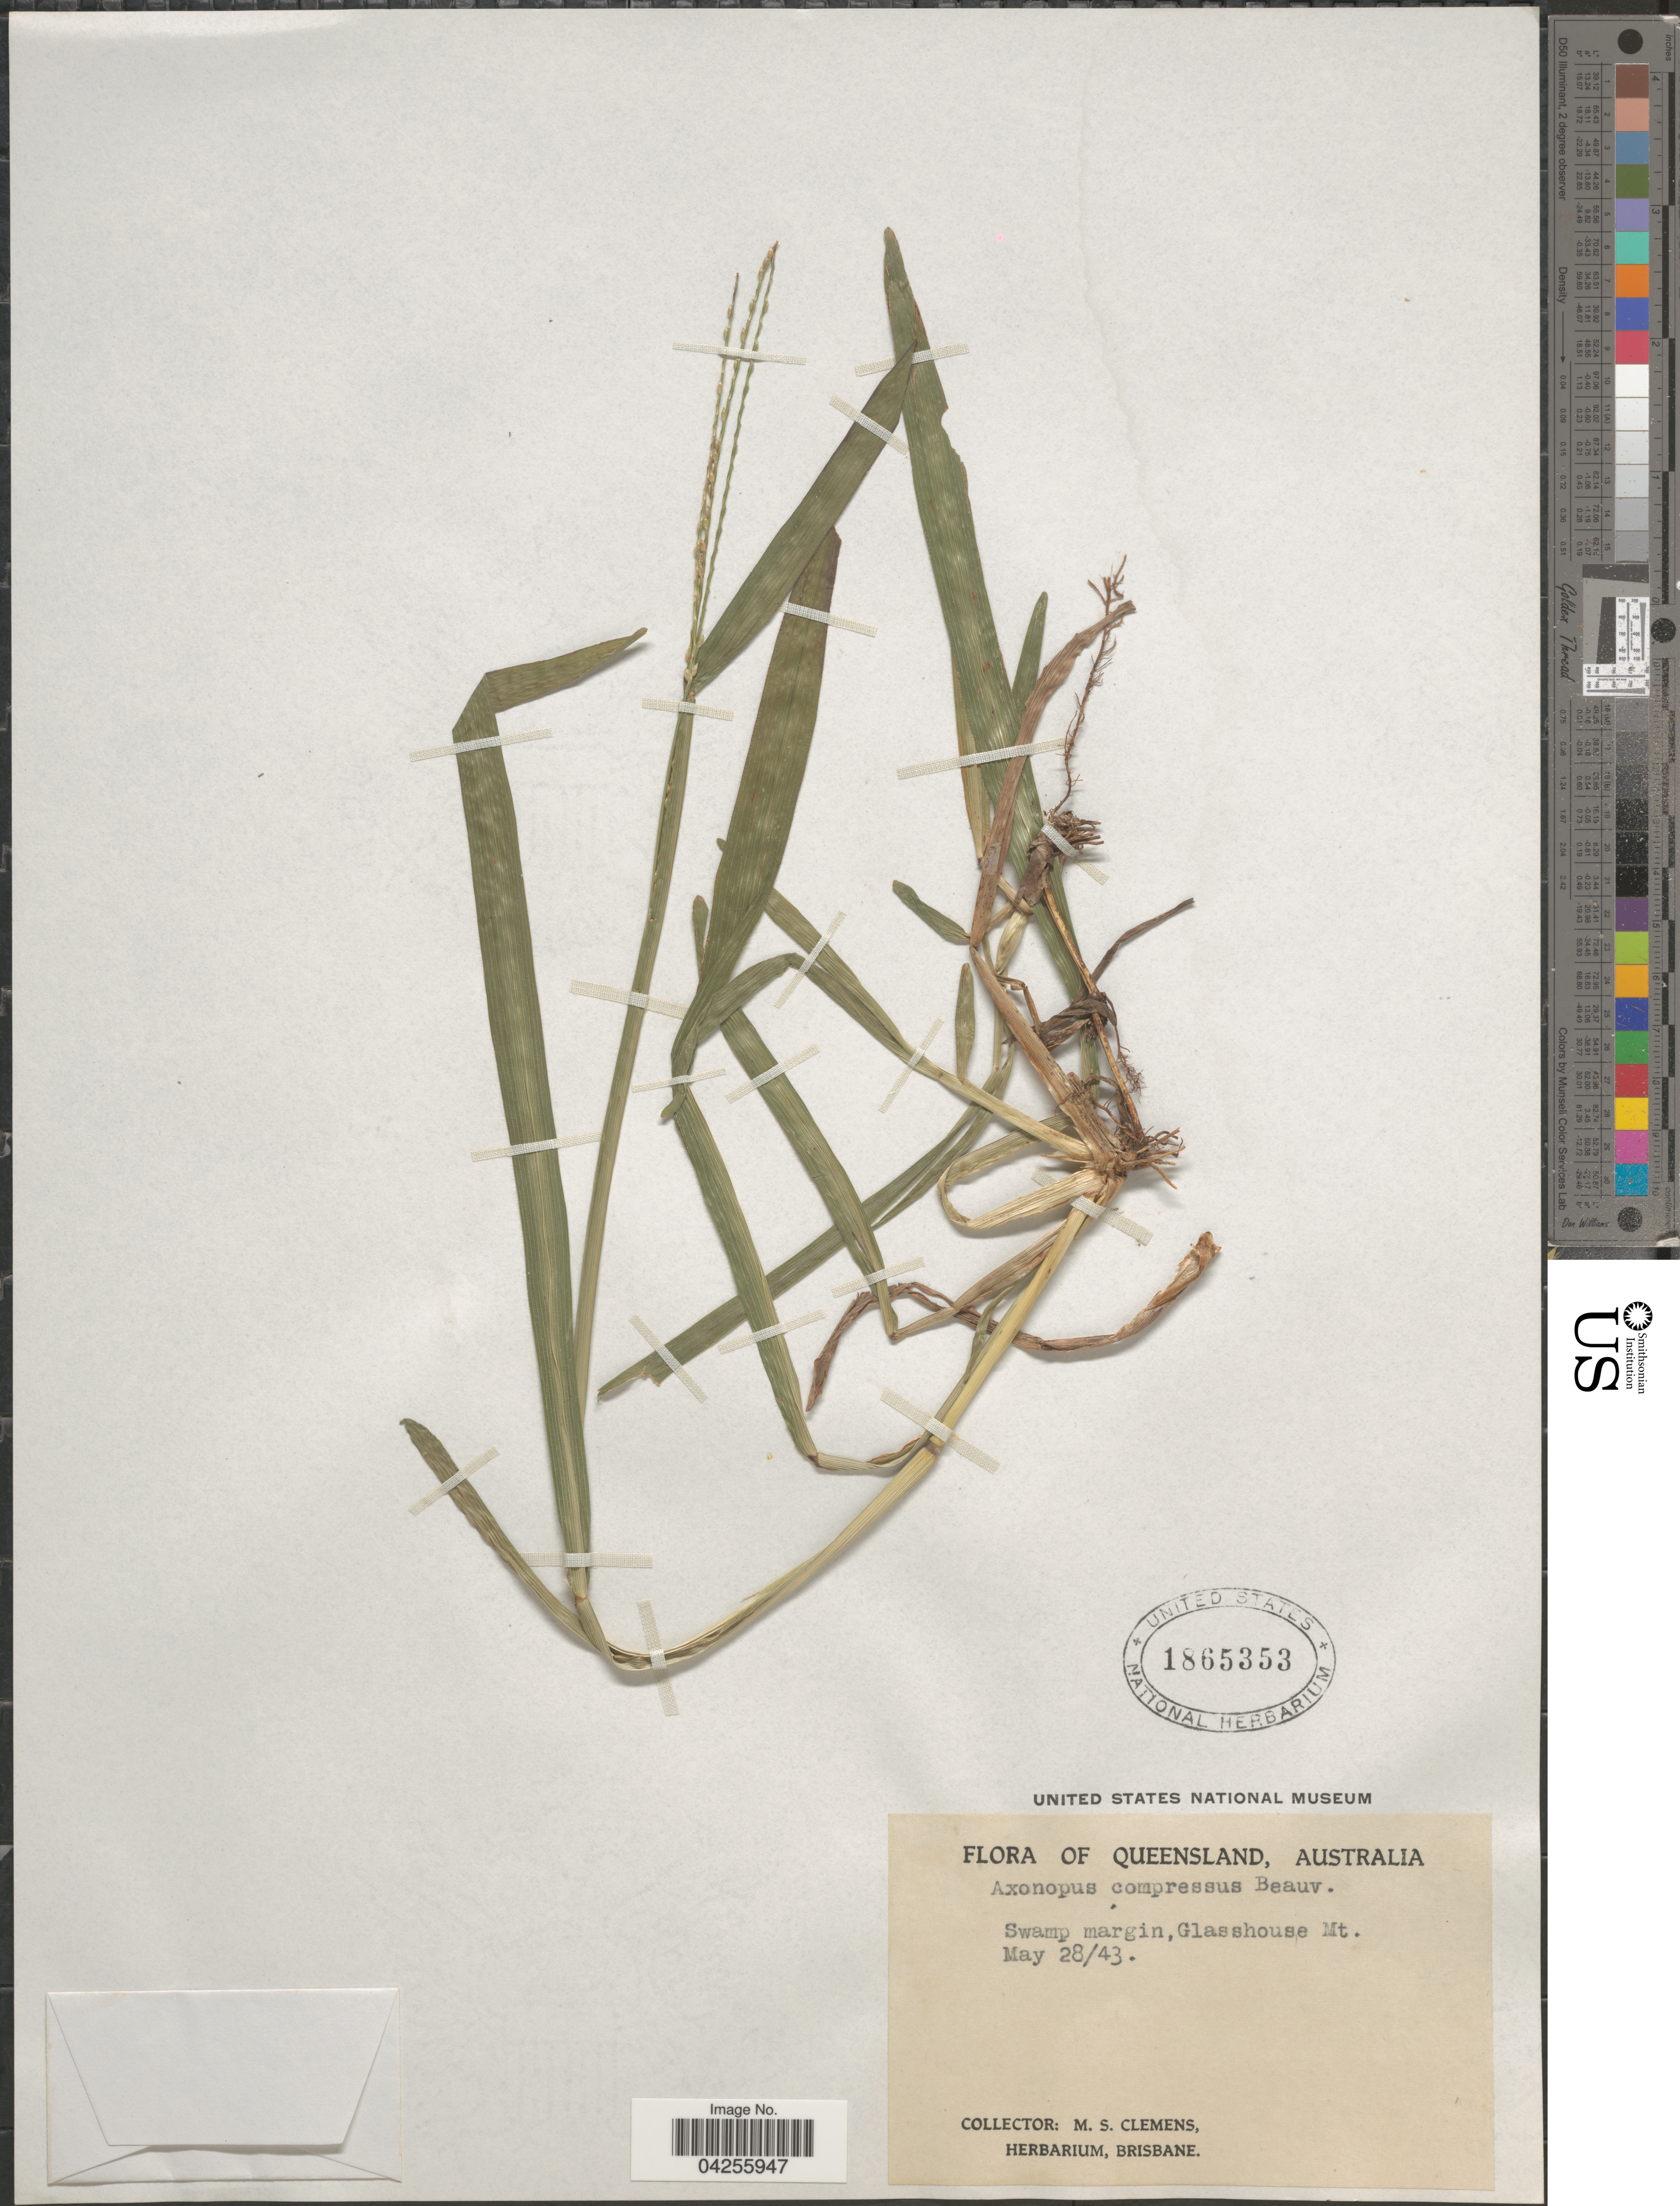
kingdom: Plantae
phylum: Tracheophyta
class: Liliopsida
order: Poales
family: Poaceae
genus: Axonopus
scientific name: Axonopus compressus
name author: (Sw.) P. Beauv.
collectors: M. S. Clemens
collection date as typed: Transcribed d/m/y: 28/5/43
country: Australia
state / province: Queensland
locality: Swamp margin, Glasshouse Mt.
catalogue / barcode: US 1865353